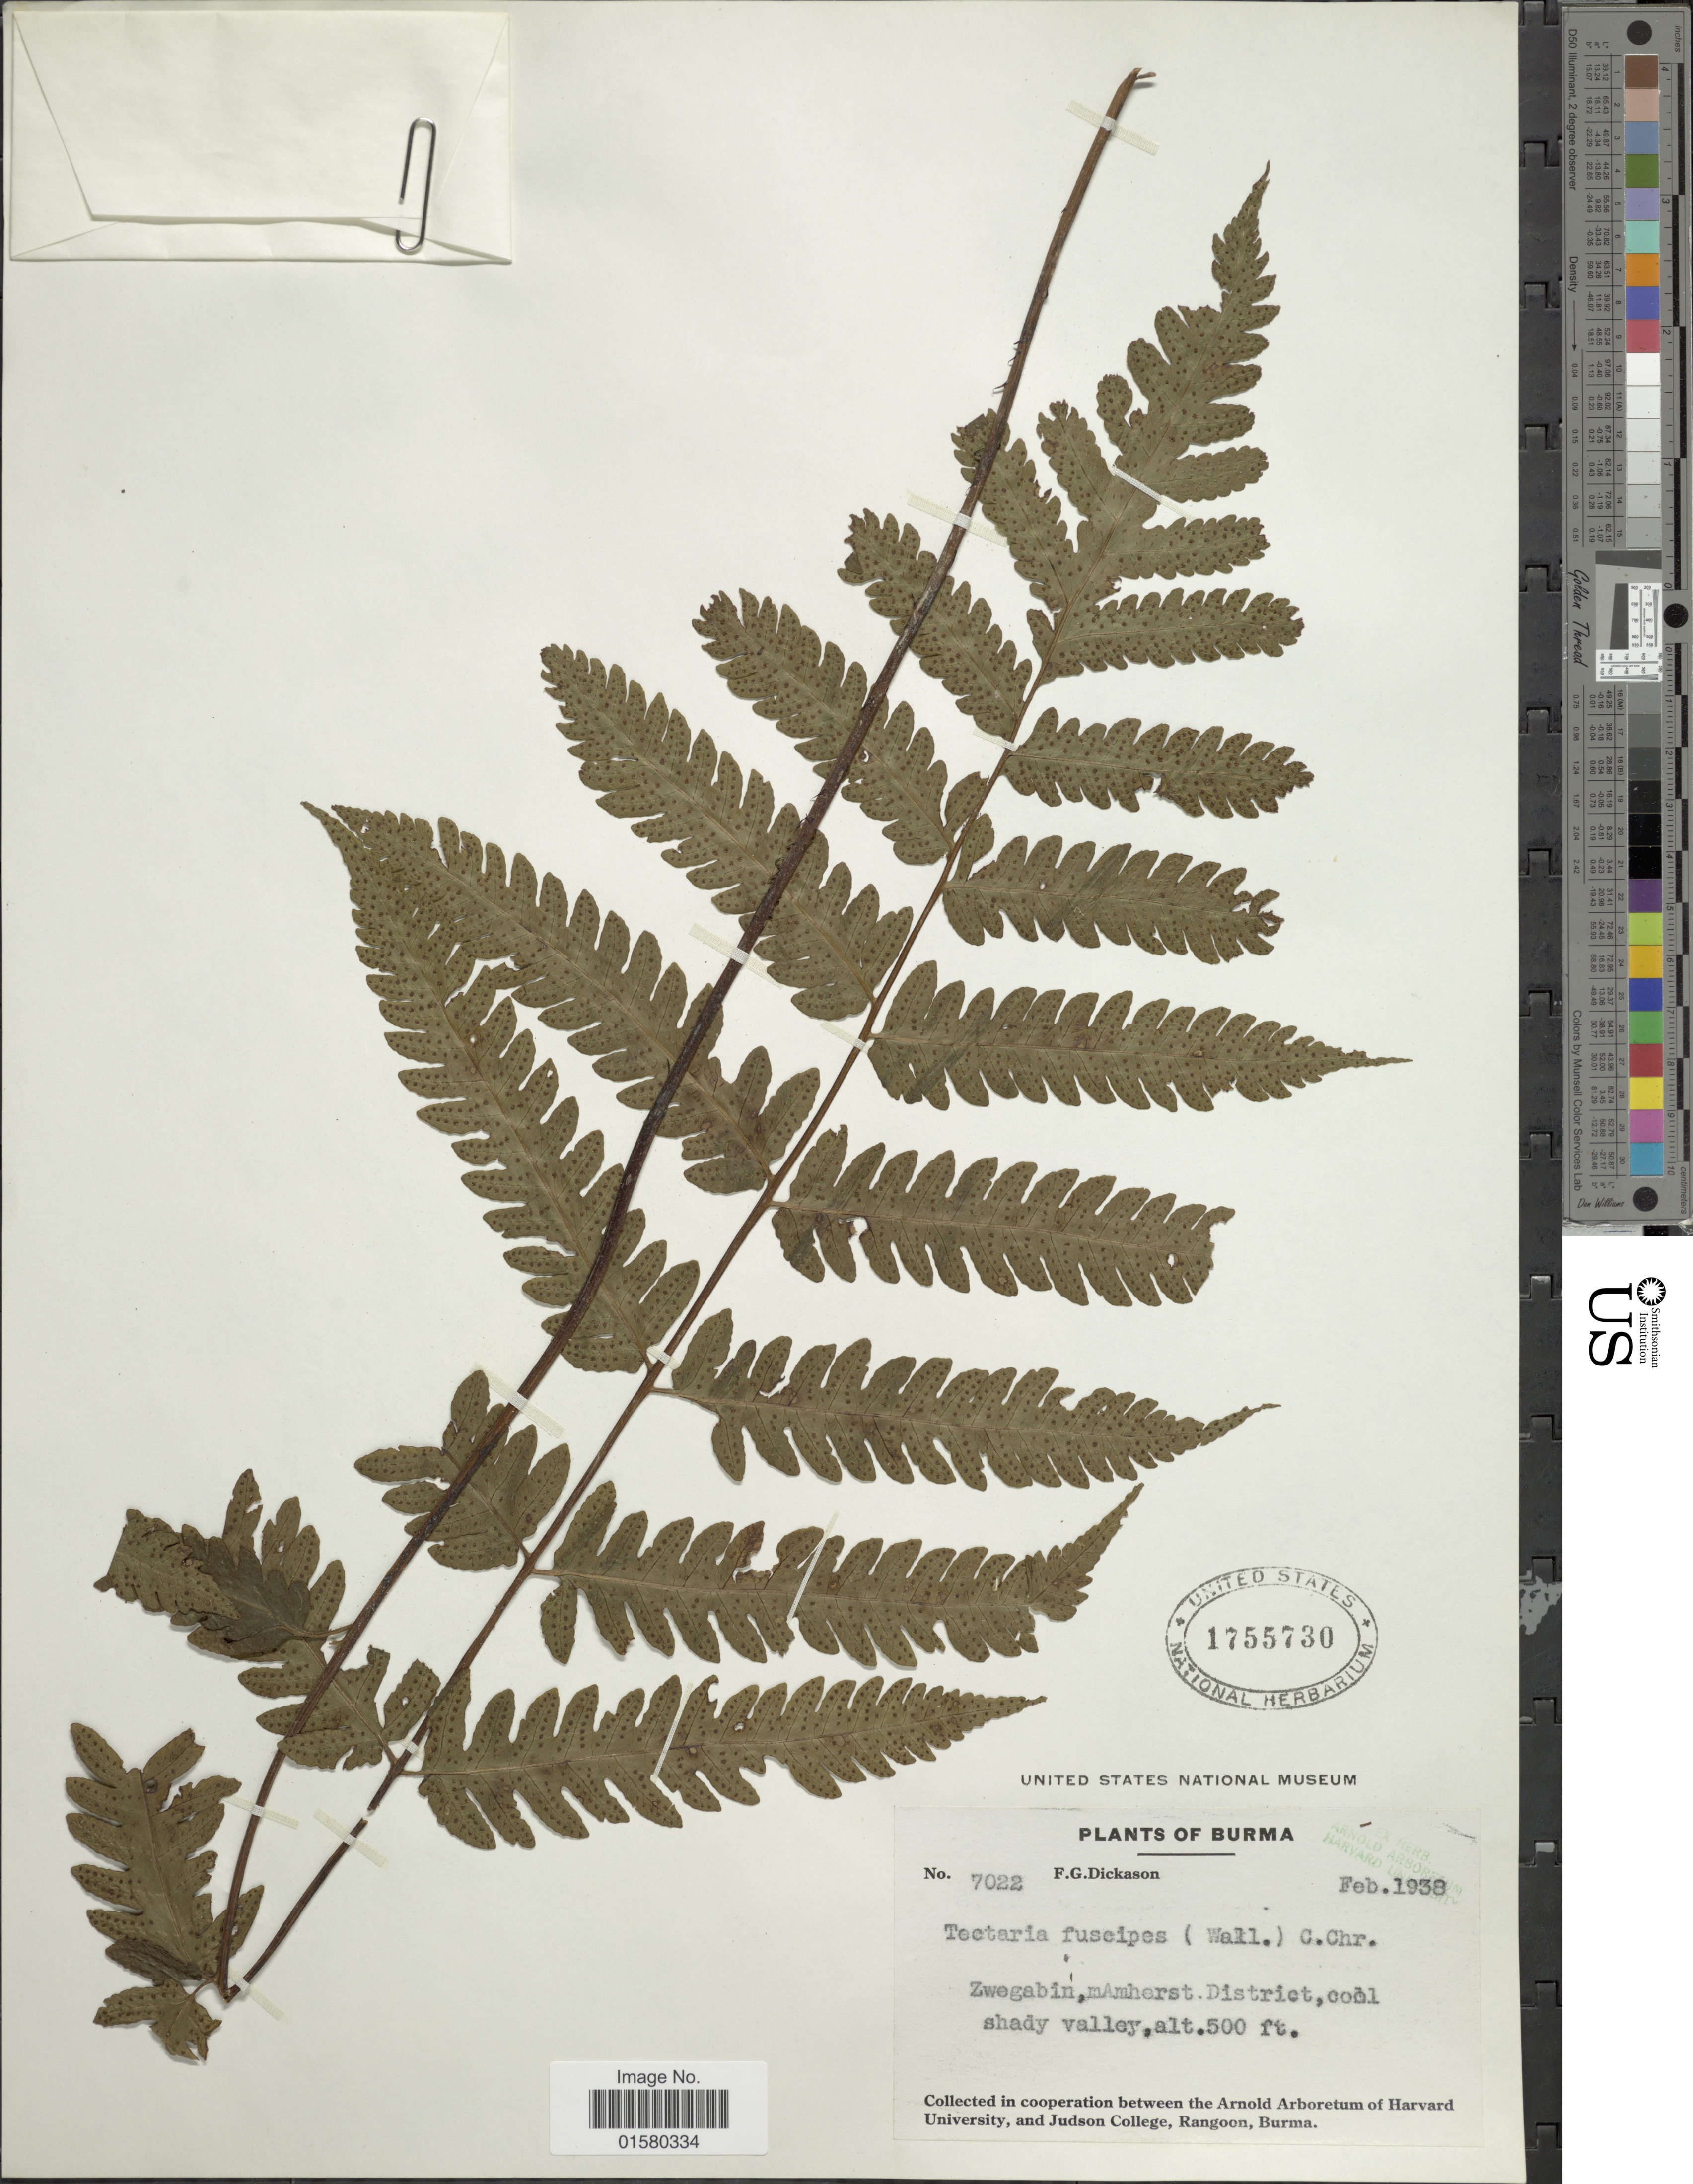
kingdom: Plantae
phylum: Tracheophyta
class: Polypodiopsida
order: Polypodiales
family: Tectariaceae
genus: Tectaria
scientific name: Tectaria paradoxa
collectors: F. Dickason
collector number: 7022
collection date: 1938-02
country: Myanmar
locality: Burma, Zwegabin, Mamherst District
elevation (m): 152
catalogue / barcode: US 1755730